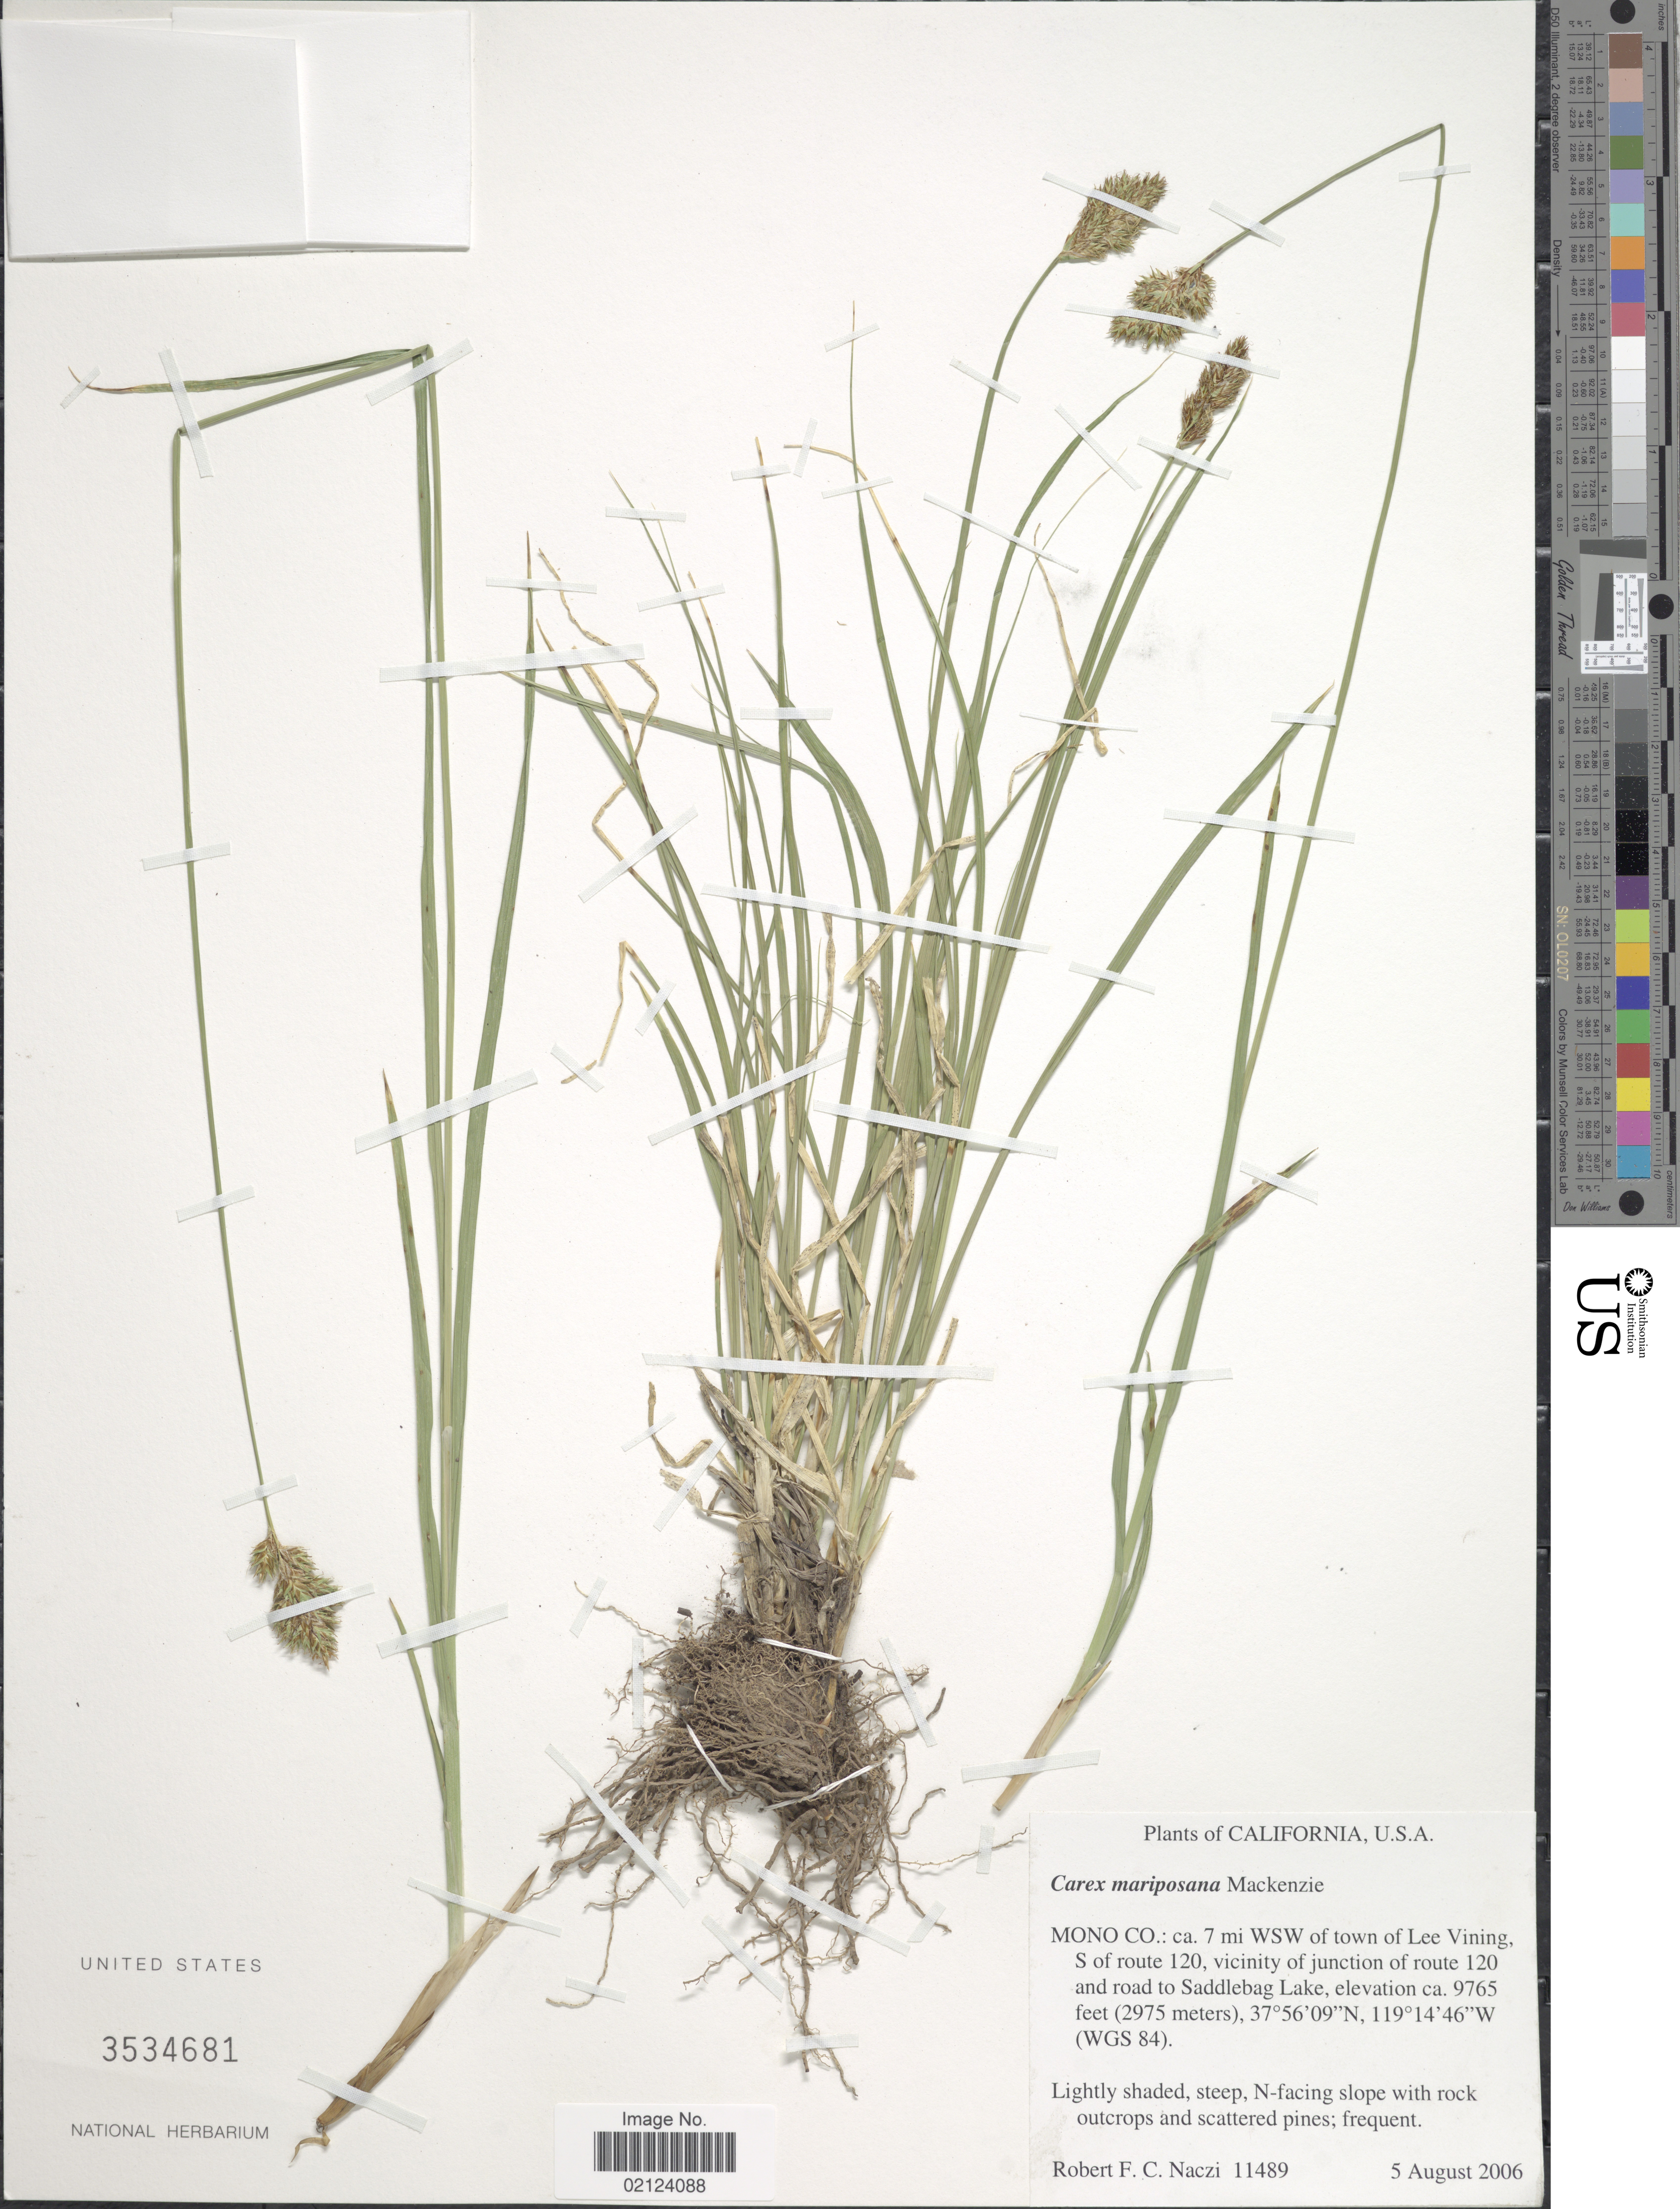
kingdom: Plantae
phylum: Tracheophyta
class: Liliopsida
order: Poales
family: Cyperaceae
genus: Carex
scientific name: Carex mariposana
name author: L.H. Bailey ex Mack.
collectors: R. F. C. Naczi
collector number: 11489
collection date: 2006-08-05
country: United States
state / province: California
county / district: Mono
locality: Mono Co.: ca. 7 mi WSW of town of Lee Vining, S of route 120, vicinity of junction of route 120 and route to Saddlebag Lake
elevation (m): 2976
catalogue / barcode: US 3434681